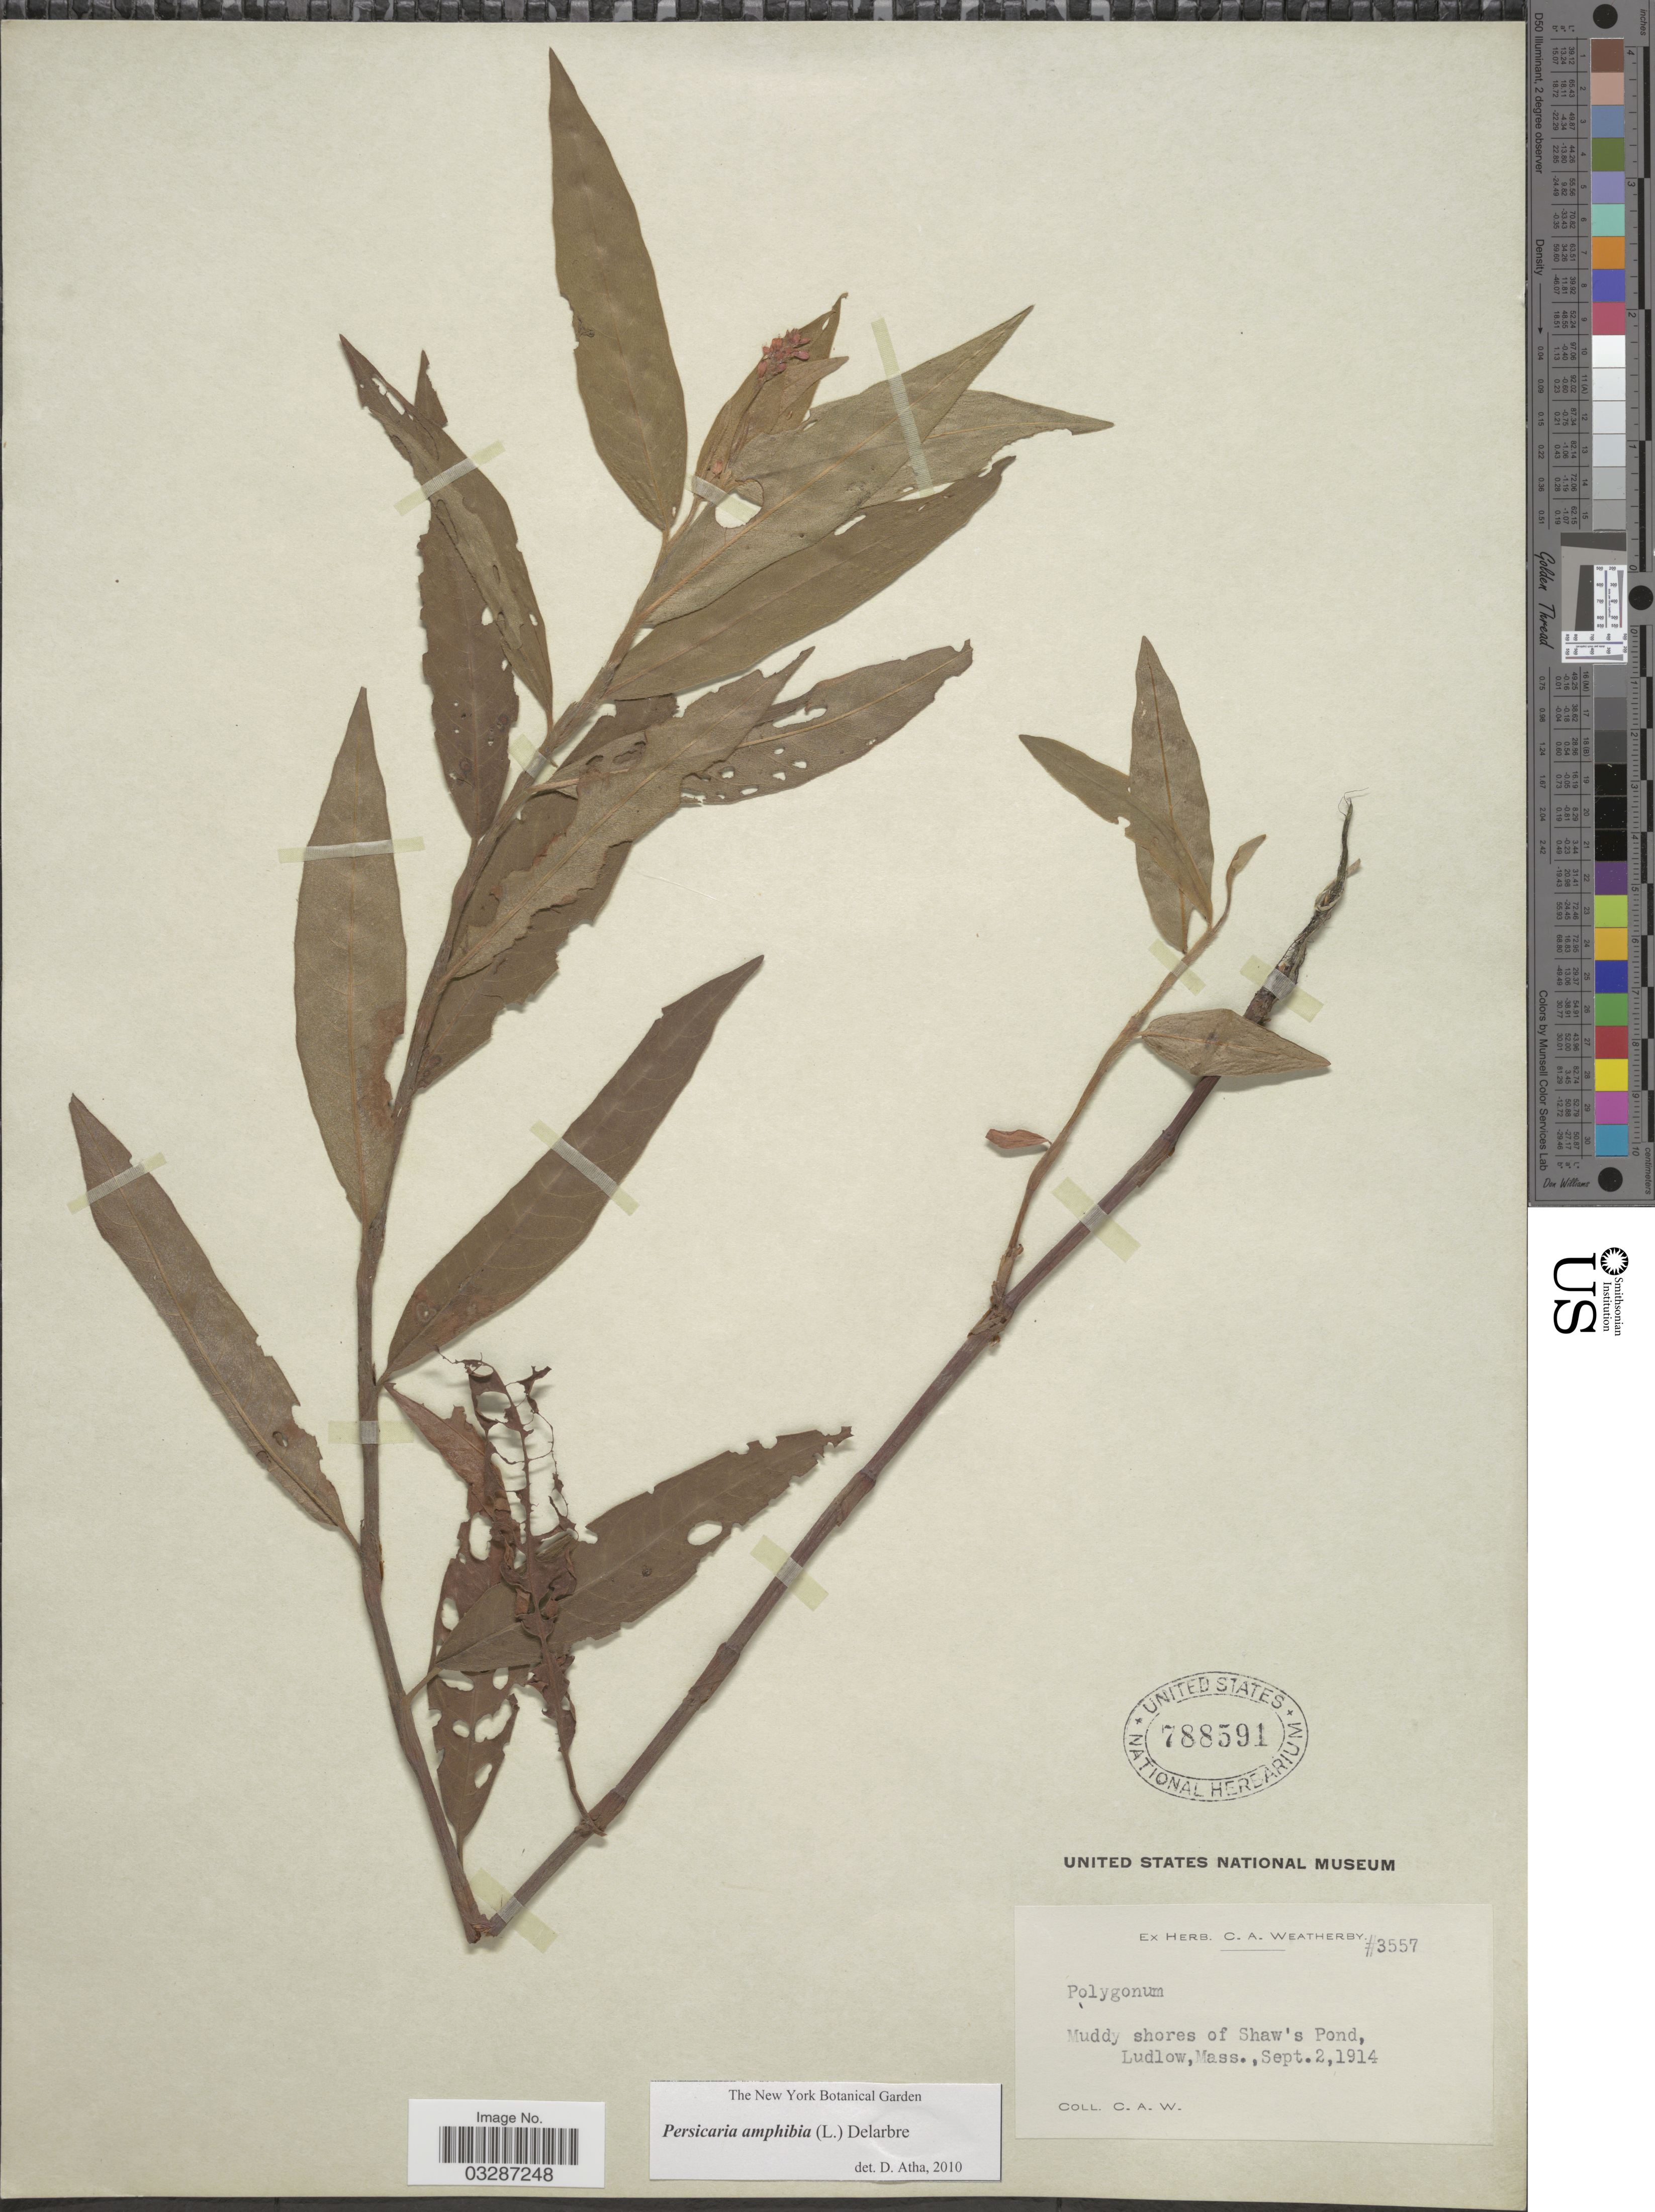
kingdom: Plantae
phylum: Tracheophyta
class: Magnoliopsida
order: Caryophyllales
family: Polygonaceae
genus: Persicaria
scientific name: Persicaria amphibia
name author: (L.) Delarbre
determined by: Atha, D. E.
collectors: C. A. Weatherby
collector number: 3557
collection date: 1914-09-02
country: United States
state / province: Massachusetts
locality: Muddy shores of Shaw's Pond, Ludlow.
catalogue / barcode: US 788591